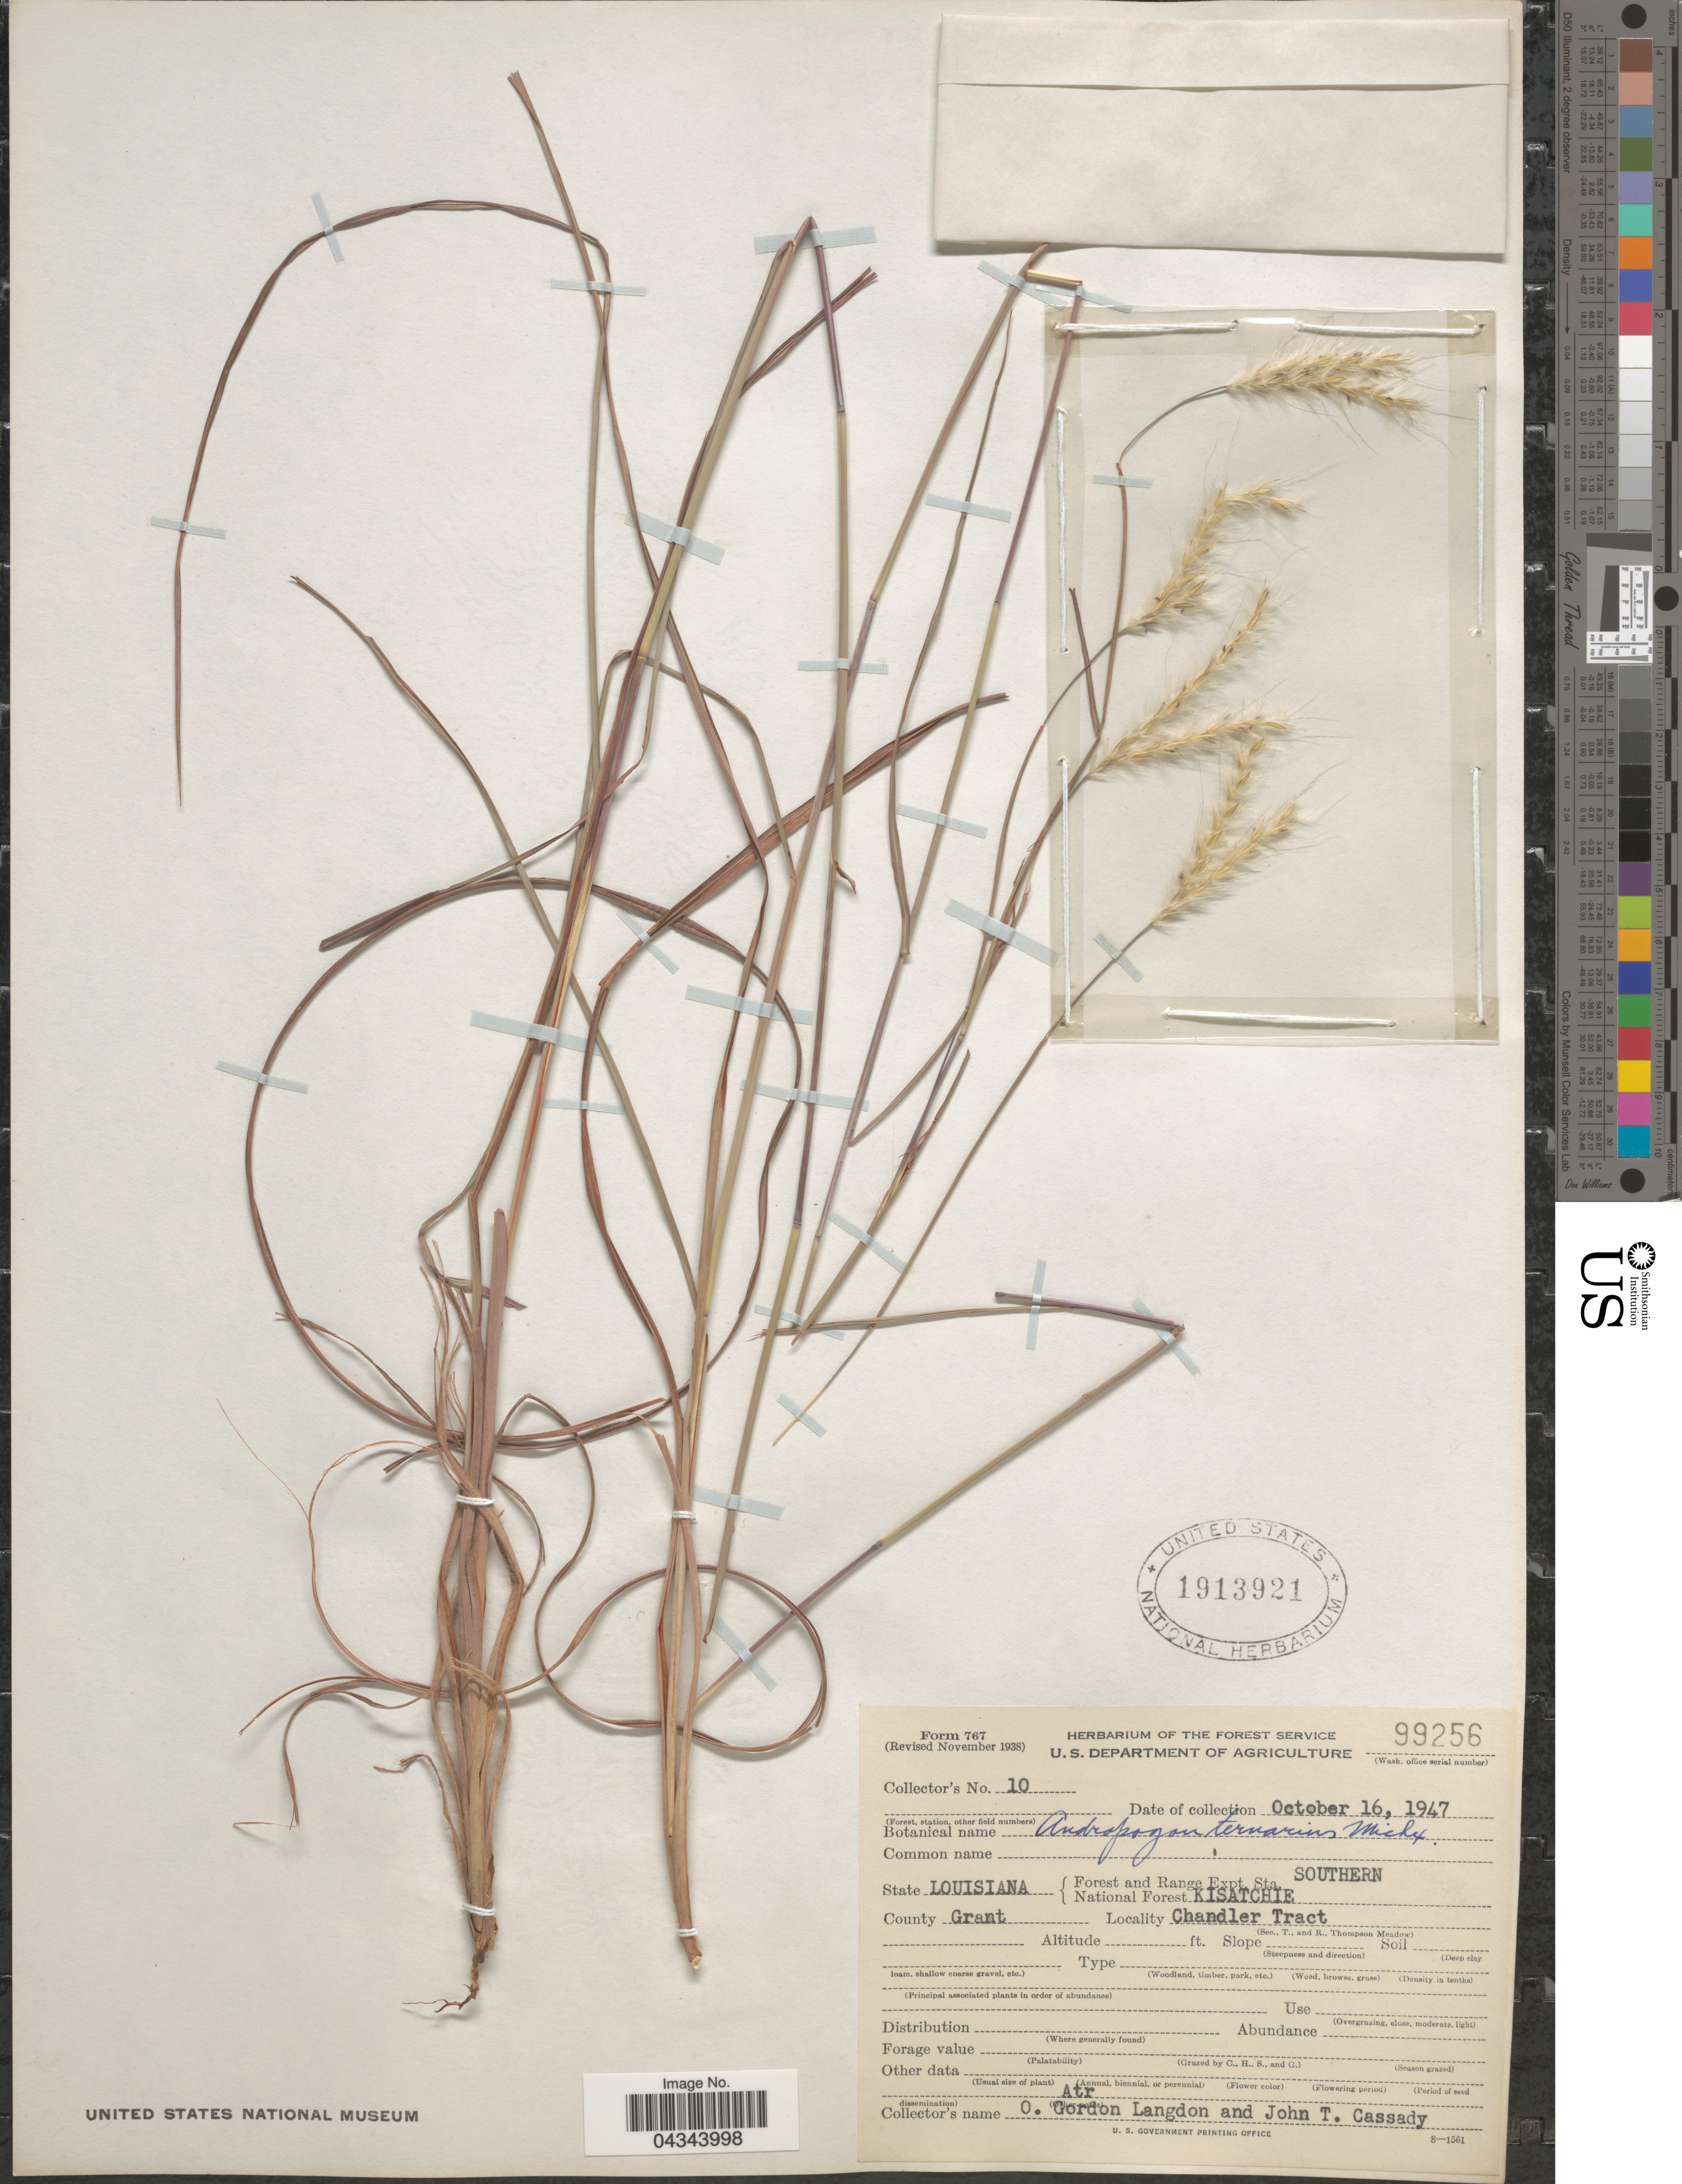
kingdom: Plantae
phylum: Tracheophyta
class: Liliopsida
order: Poales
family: Poaceae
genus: Andropogon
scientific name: Andropogon ternarius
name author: Michx.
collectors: O. Langdon & J. Cassady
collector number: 10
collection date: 1947-10-16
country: United States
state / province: Louisiana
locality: Forest and Range Expt. Sta. National Forest Southern Kisatchie. County Grant. Chandler Tract.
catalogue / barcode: US 1913921